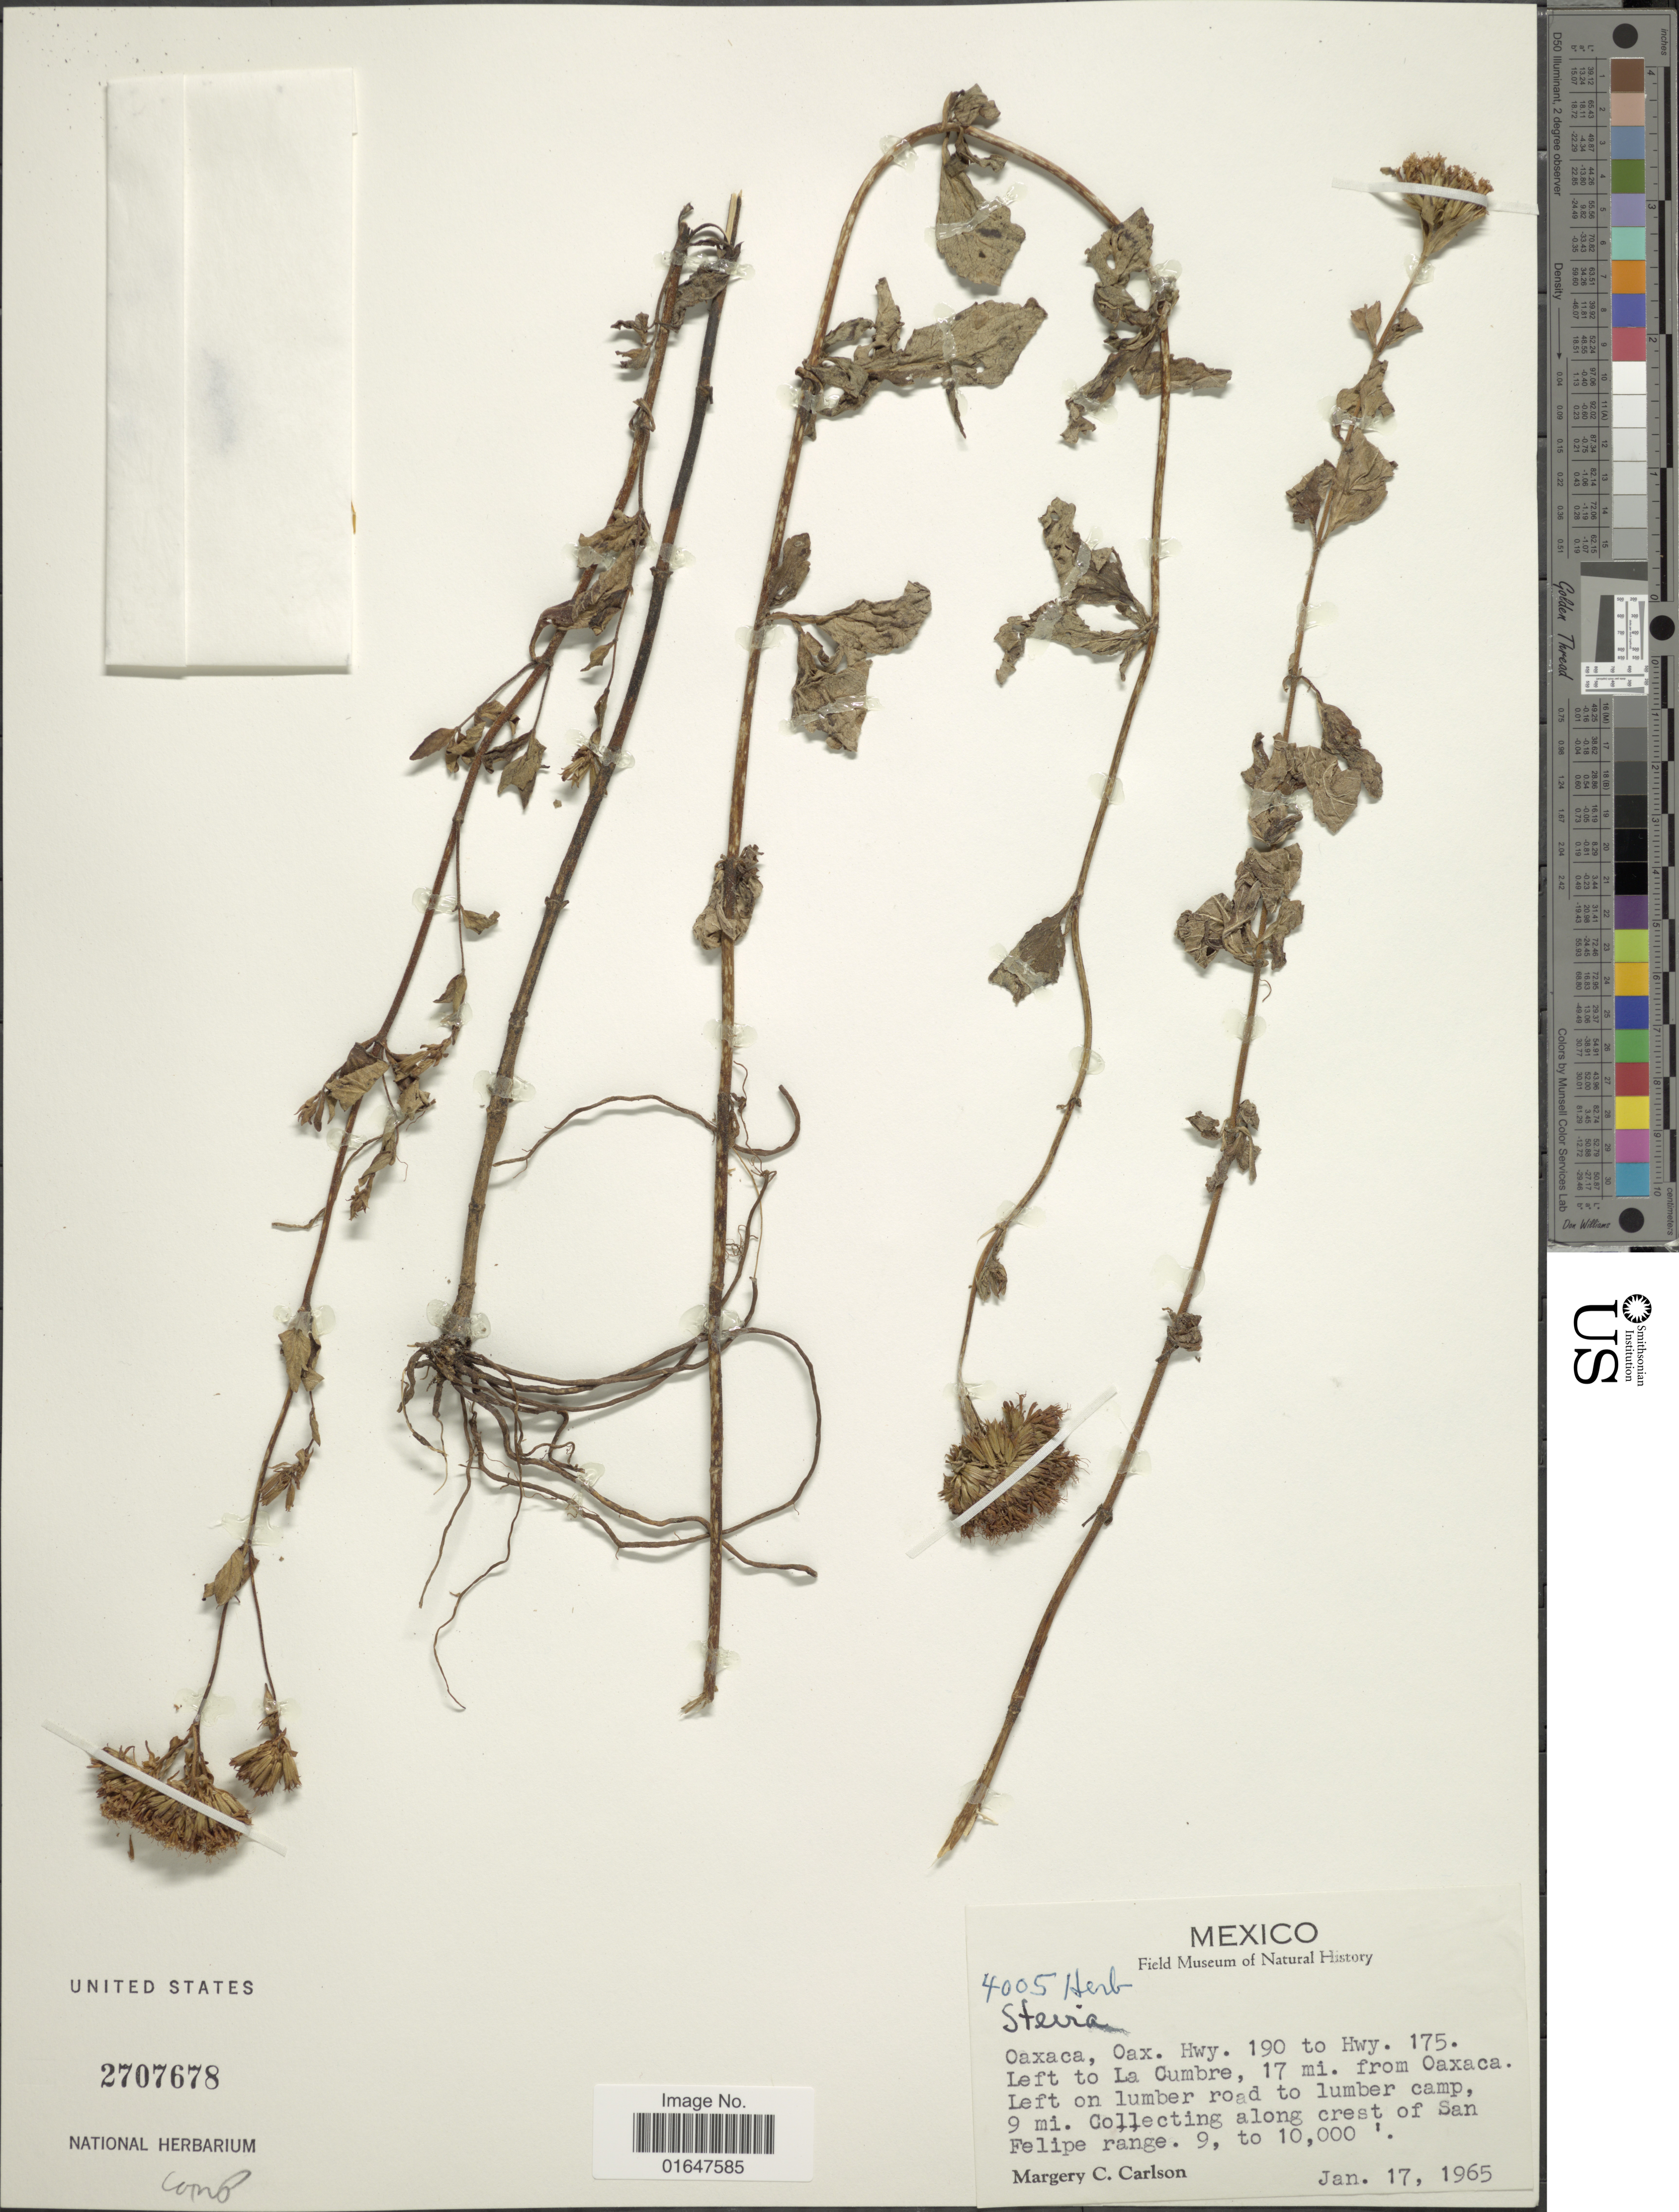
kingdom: Plantae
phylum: Tracheophyta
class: Magnoliopsida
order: Asterales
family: Asteraceae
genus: Stevia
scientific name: Stevia sp.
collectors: M. C. Carlson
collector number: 4005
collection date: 1965-01-17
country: Mexico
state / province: Oaxaca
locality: Oax. Hwy. 190 to hwy. 175, left to La Cumbre, 17 mi. from Oaxaca, 9 mi. along crest of San Felipe range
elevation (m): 2743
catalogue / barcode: US 2707678